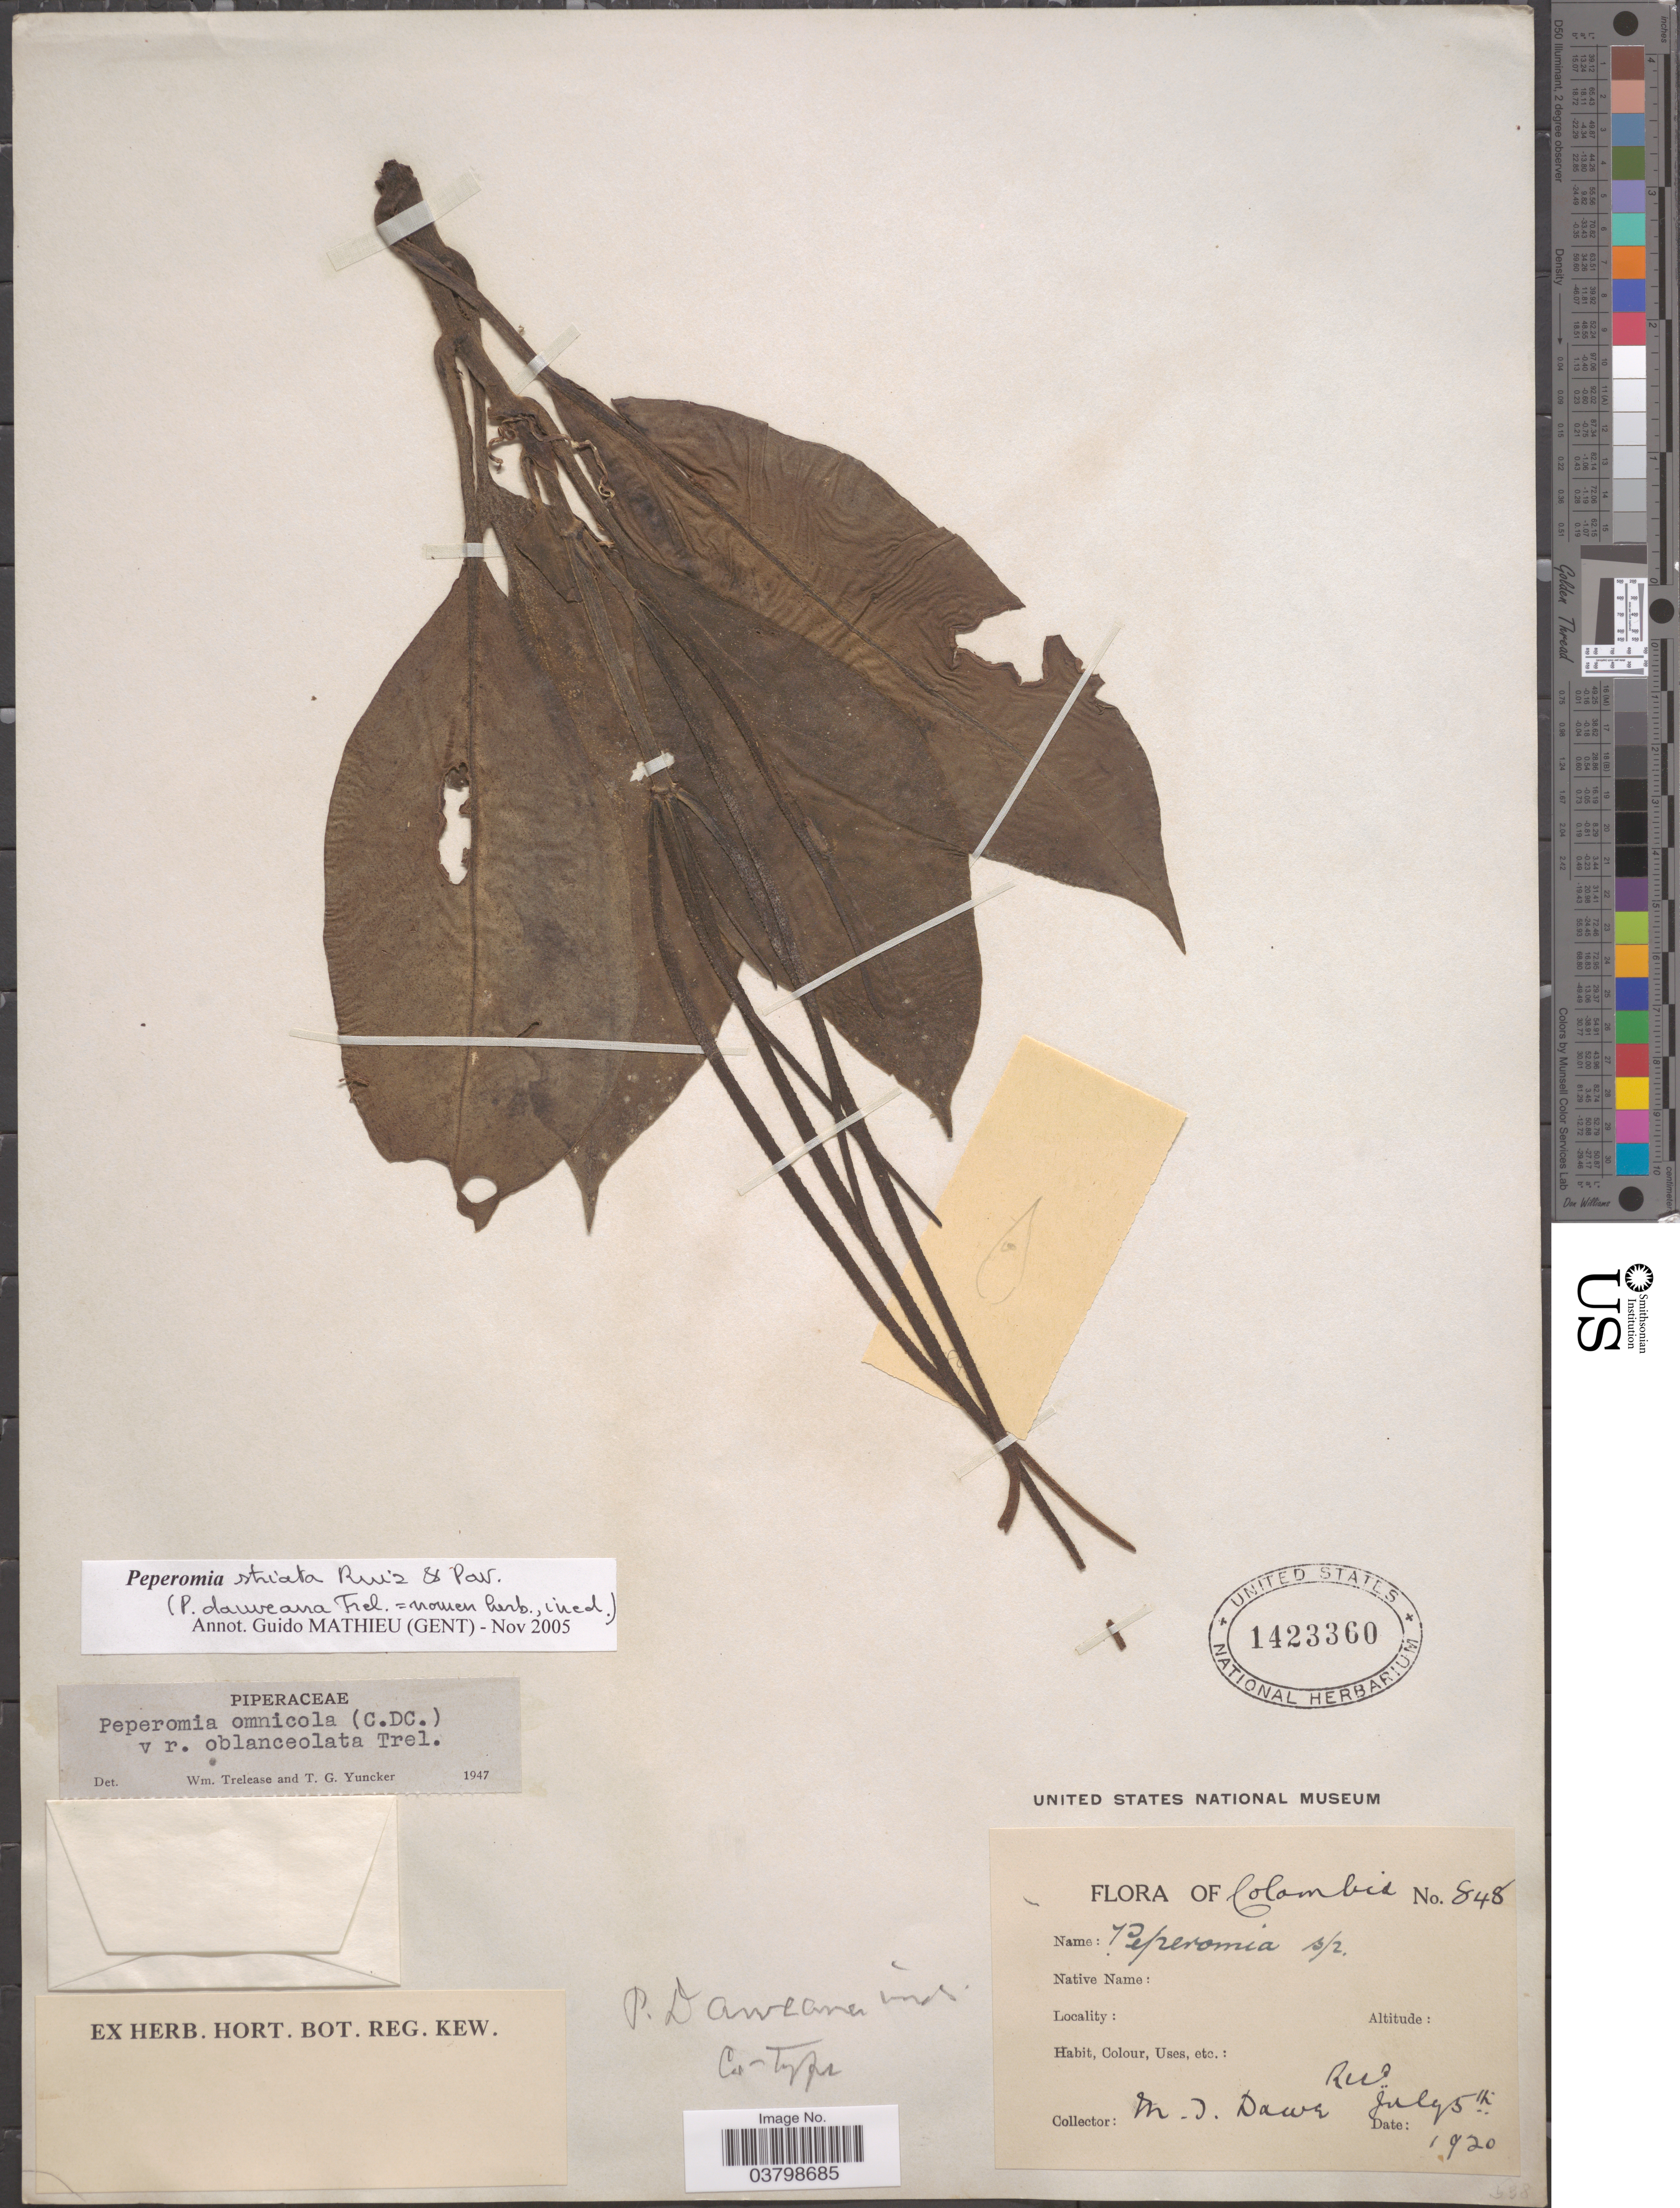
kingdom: Plantae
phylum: Tracheophyta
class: Magnoliopsida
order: Piperales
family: Piperaceae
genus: Peperomia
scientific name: Peperomia striata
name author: Ruiz & Pav.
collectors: M. T. Dawe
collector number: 848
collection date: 1920-07-05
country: Colombia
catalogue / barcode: US 1423360